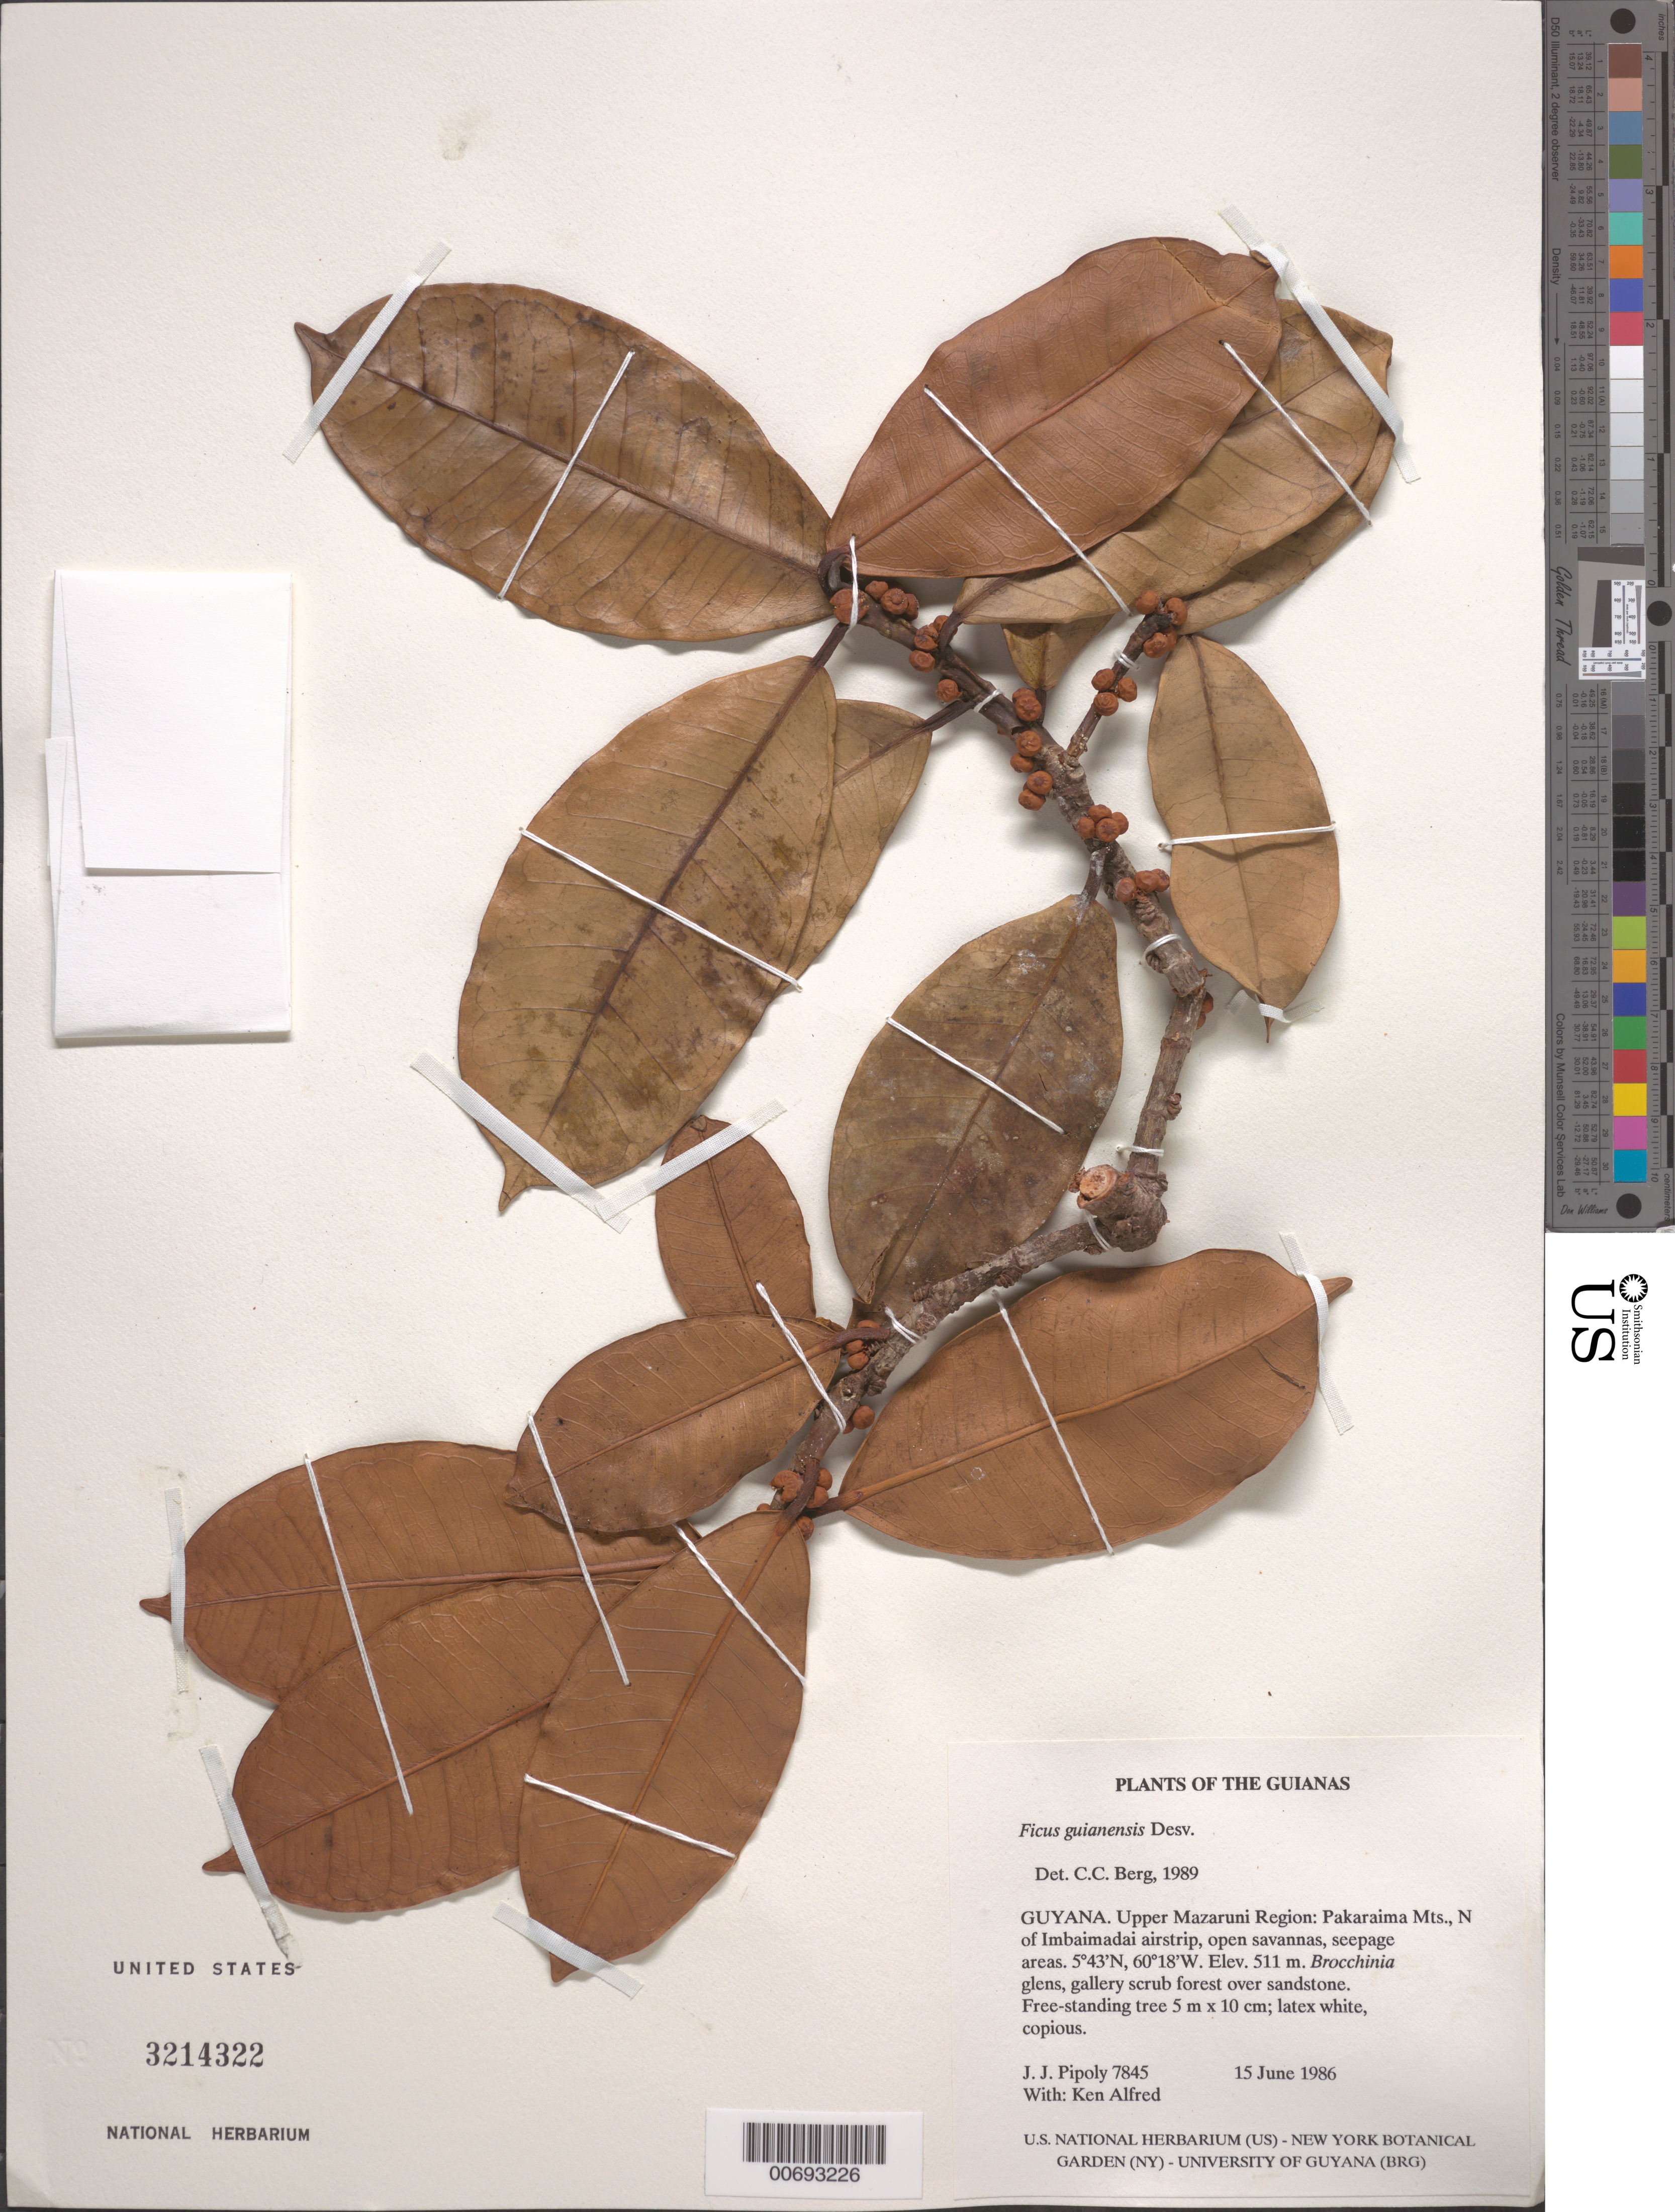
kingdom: Plantae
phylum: Tracheophyta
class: Magnoliopsida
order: Rosales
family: Moraceae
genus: Ficus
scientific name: Ficus guianensis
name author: Desv. ex Ham.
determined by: Berg, C. C.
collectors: J. J. Pipoly & K. Alfred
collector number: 7845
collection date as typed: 15 June 1986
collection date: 1986-06-15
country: Guyana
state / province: Cuyuni-Mazaruni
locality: Pakaraima Mts., N of Imbaimadai airstrip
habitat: Open savannas, seepage areas, Brocchinia glens, gallery scrub forest over sandstone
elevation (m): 511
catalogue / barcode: US 3214322